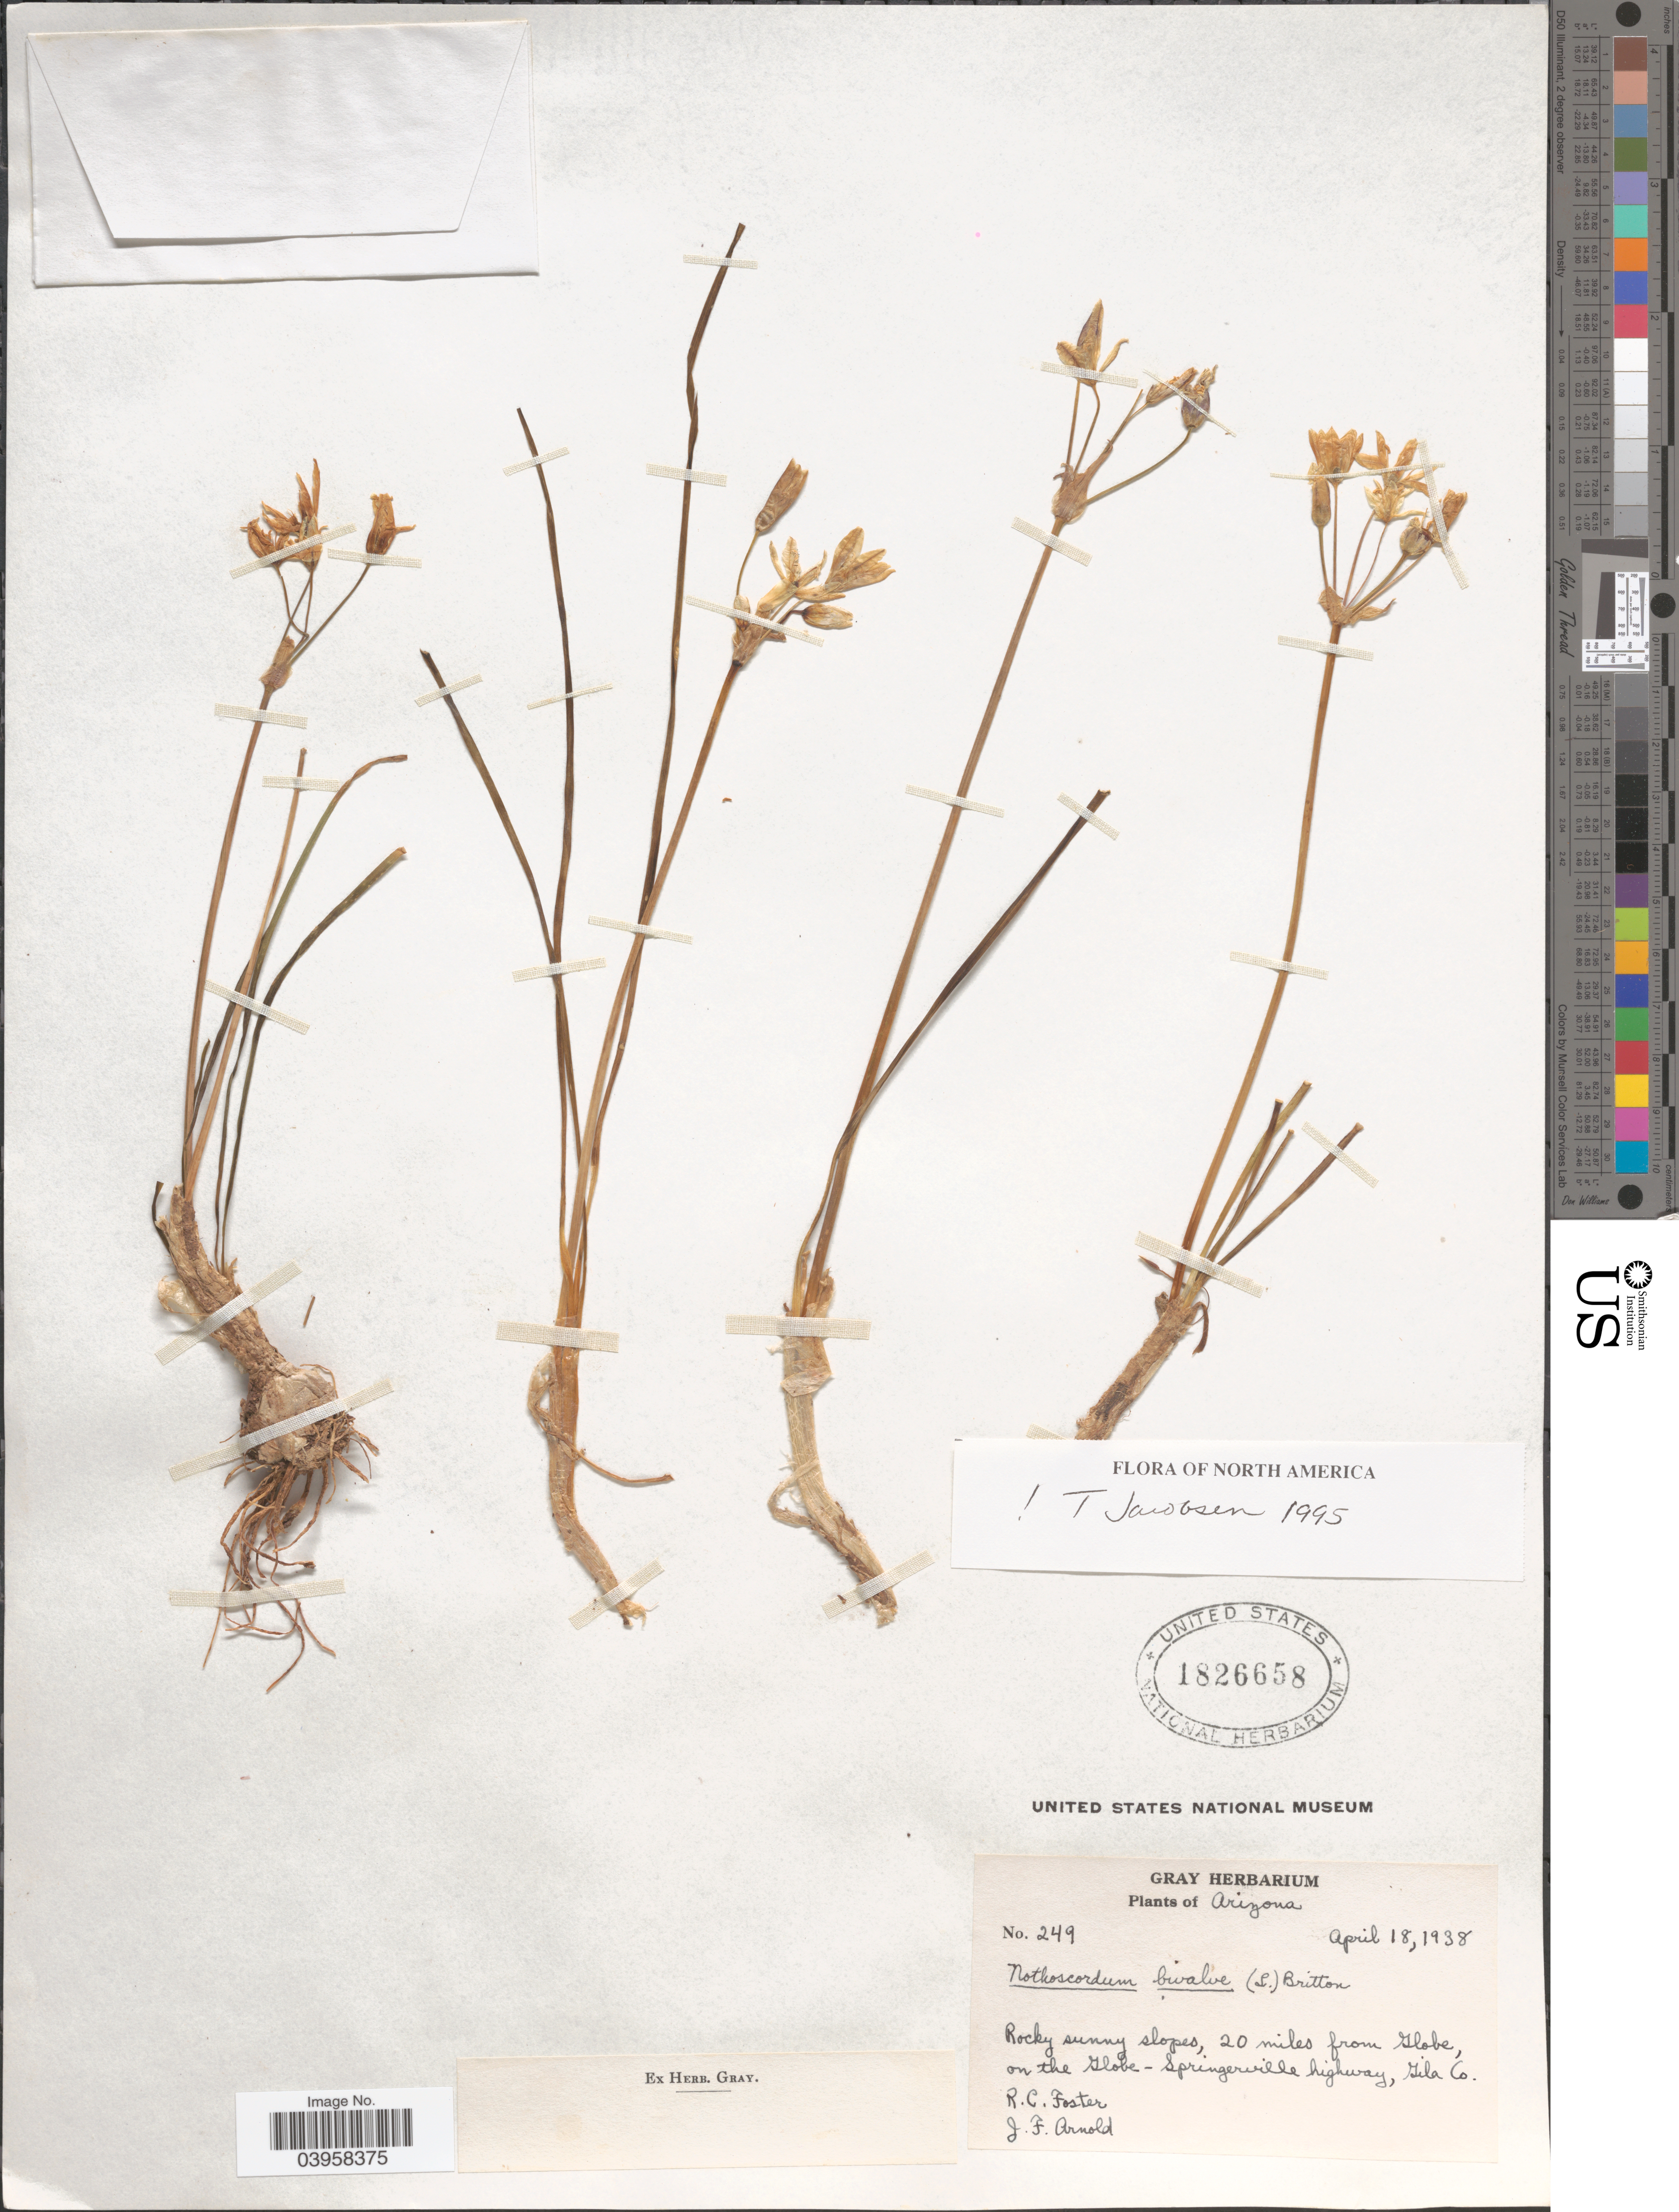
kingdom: Plantae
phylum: Tracheophyta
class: Liliopsida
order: Asparagales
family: Amaryllidaceae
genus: Nothoscordum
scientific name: Nothoscordum bivalve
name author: (L.) Britton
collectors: R. C. Foster & J. F. Arnold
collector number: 249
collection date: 1938-04-18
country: United States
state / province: Arizona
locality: Rocky sunny slopes, 20 miles from Globe, on the Globe-Springerville highway, Gila Co.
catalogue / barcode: US 1826658